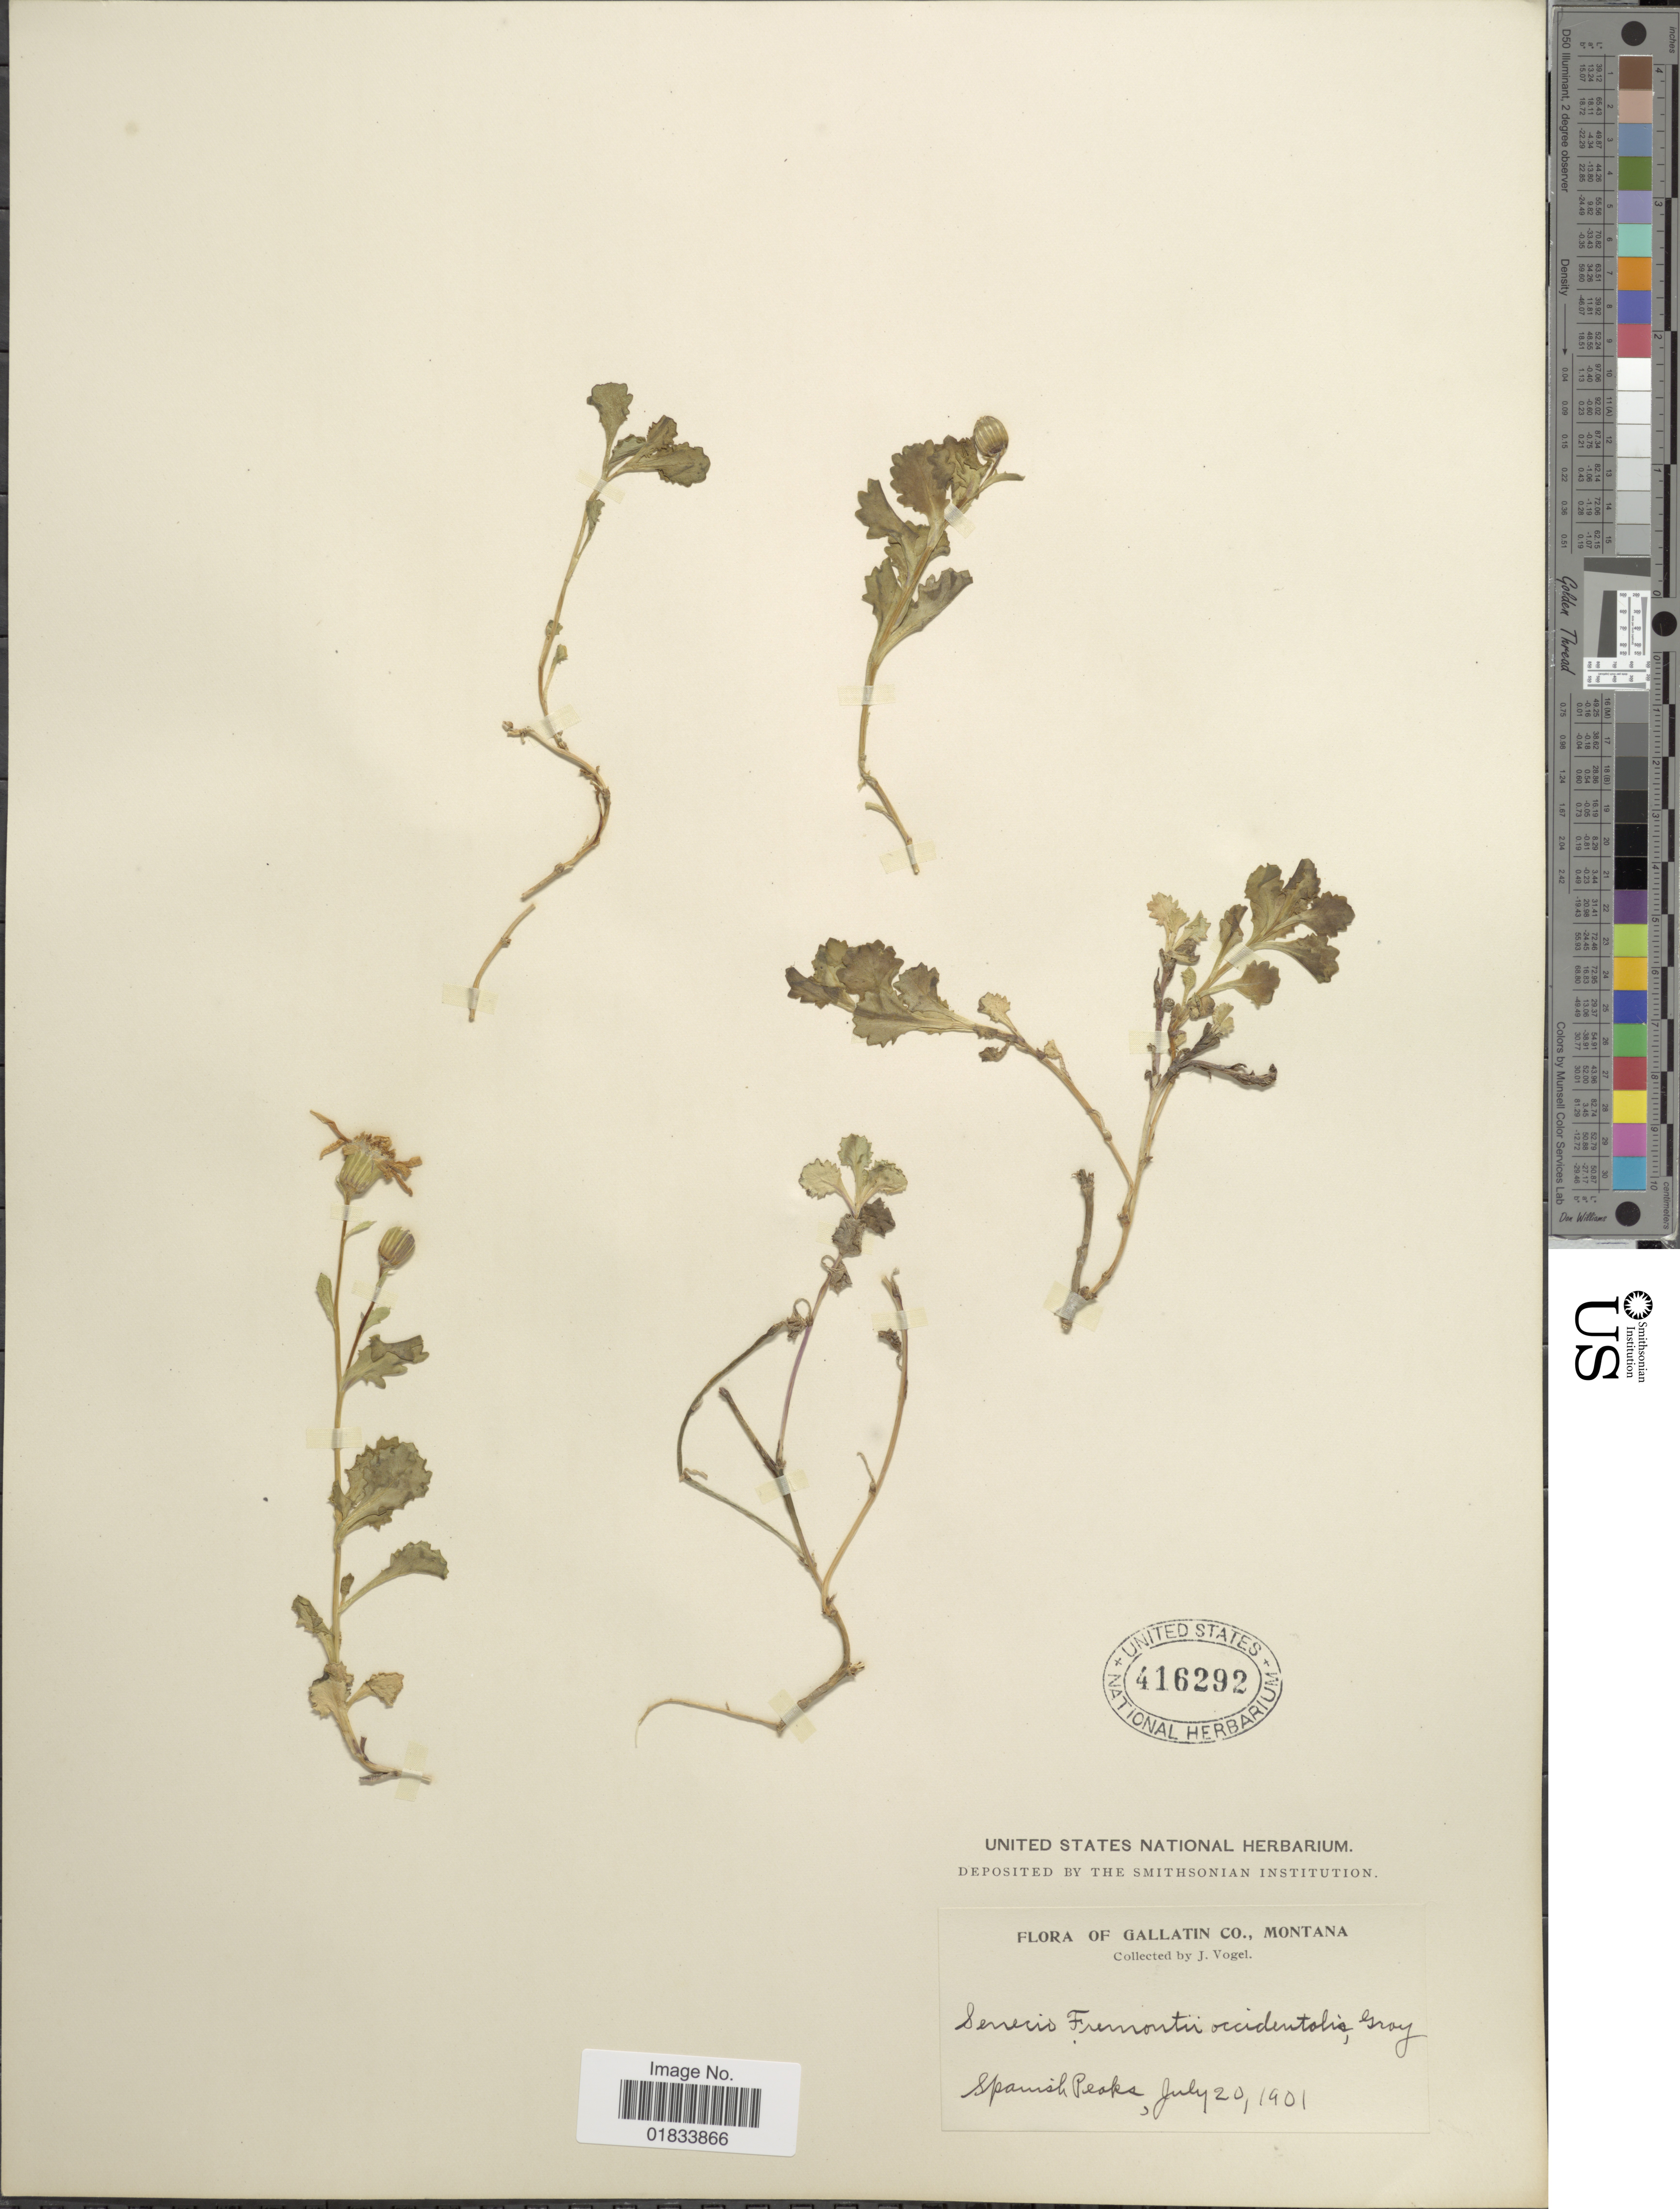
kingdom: Plantae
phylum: Tracheophyta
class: Magnoliopsida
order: Asterales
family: Asteraceae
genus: Senecio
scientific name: Senecio fremontii var. occidentalis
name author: A. Gray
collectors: J. Vogel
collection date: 1901-07-20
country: United States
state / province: Montana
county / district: Gallatin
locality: Spanish Peaks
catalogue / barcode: US 416292